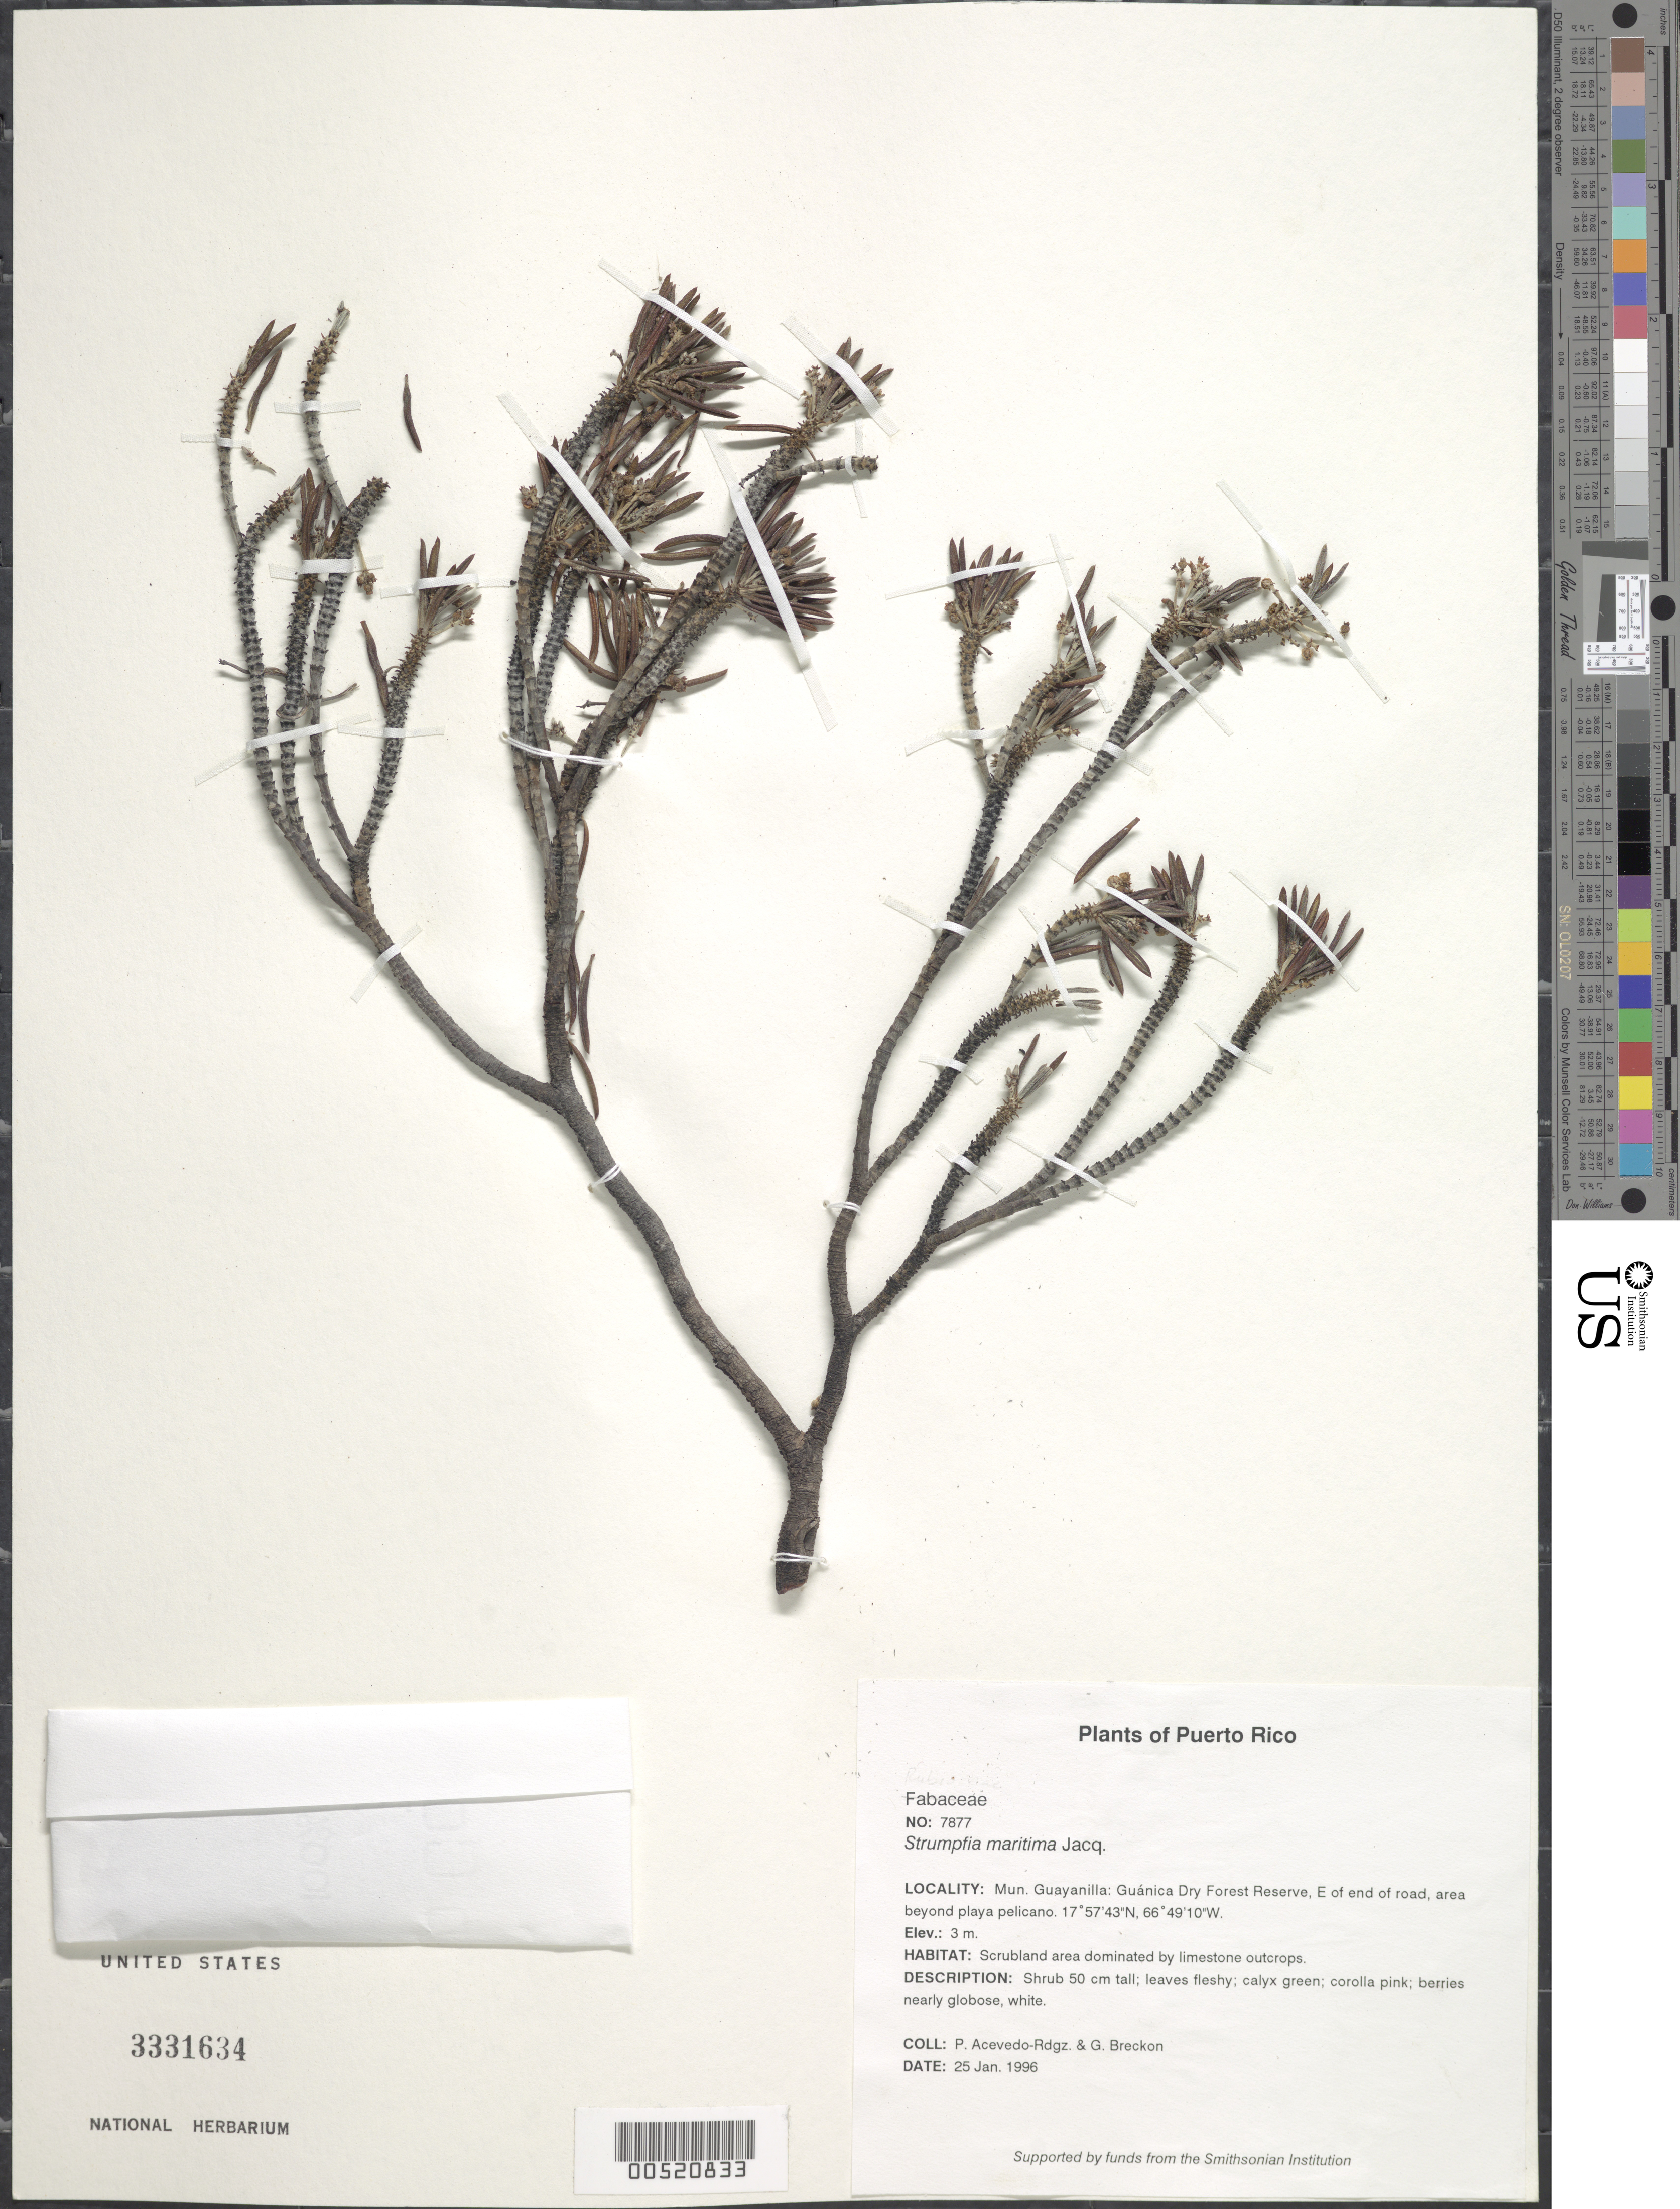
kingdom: Plantae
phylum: Tracheophyta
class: Magnoliopsida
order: Gentianales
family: Rubiaceae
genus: Strumpfia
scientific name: Strumpfia maritima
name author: Jacq.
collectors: P. Acevedo-Rodr. & G. J. Breckon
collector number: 7877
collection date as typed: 25 Jan 1996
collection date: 1996-01-25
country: Puerto Rico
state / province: Guánica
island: Puerto Rico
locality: Guánica; Guánica Forest Reserve, E of end of road, area beyond playa pelicano.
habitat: Scrubland area dominated by limestone outcrops.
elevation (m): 3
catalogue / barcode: US 3331634